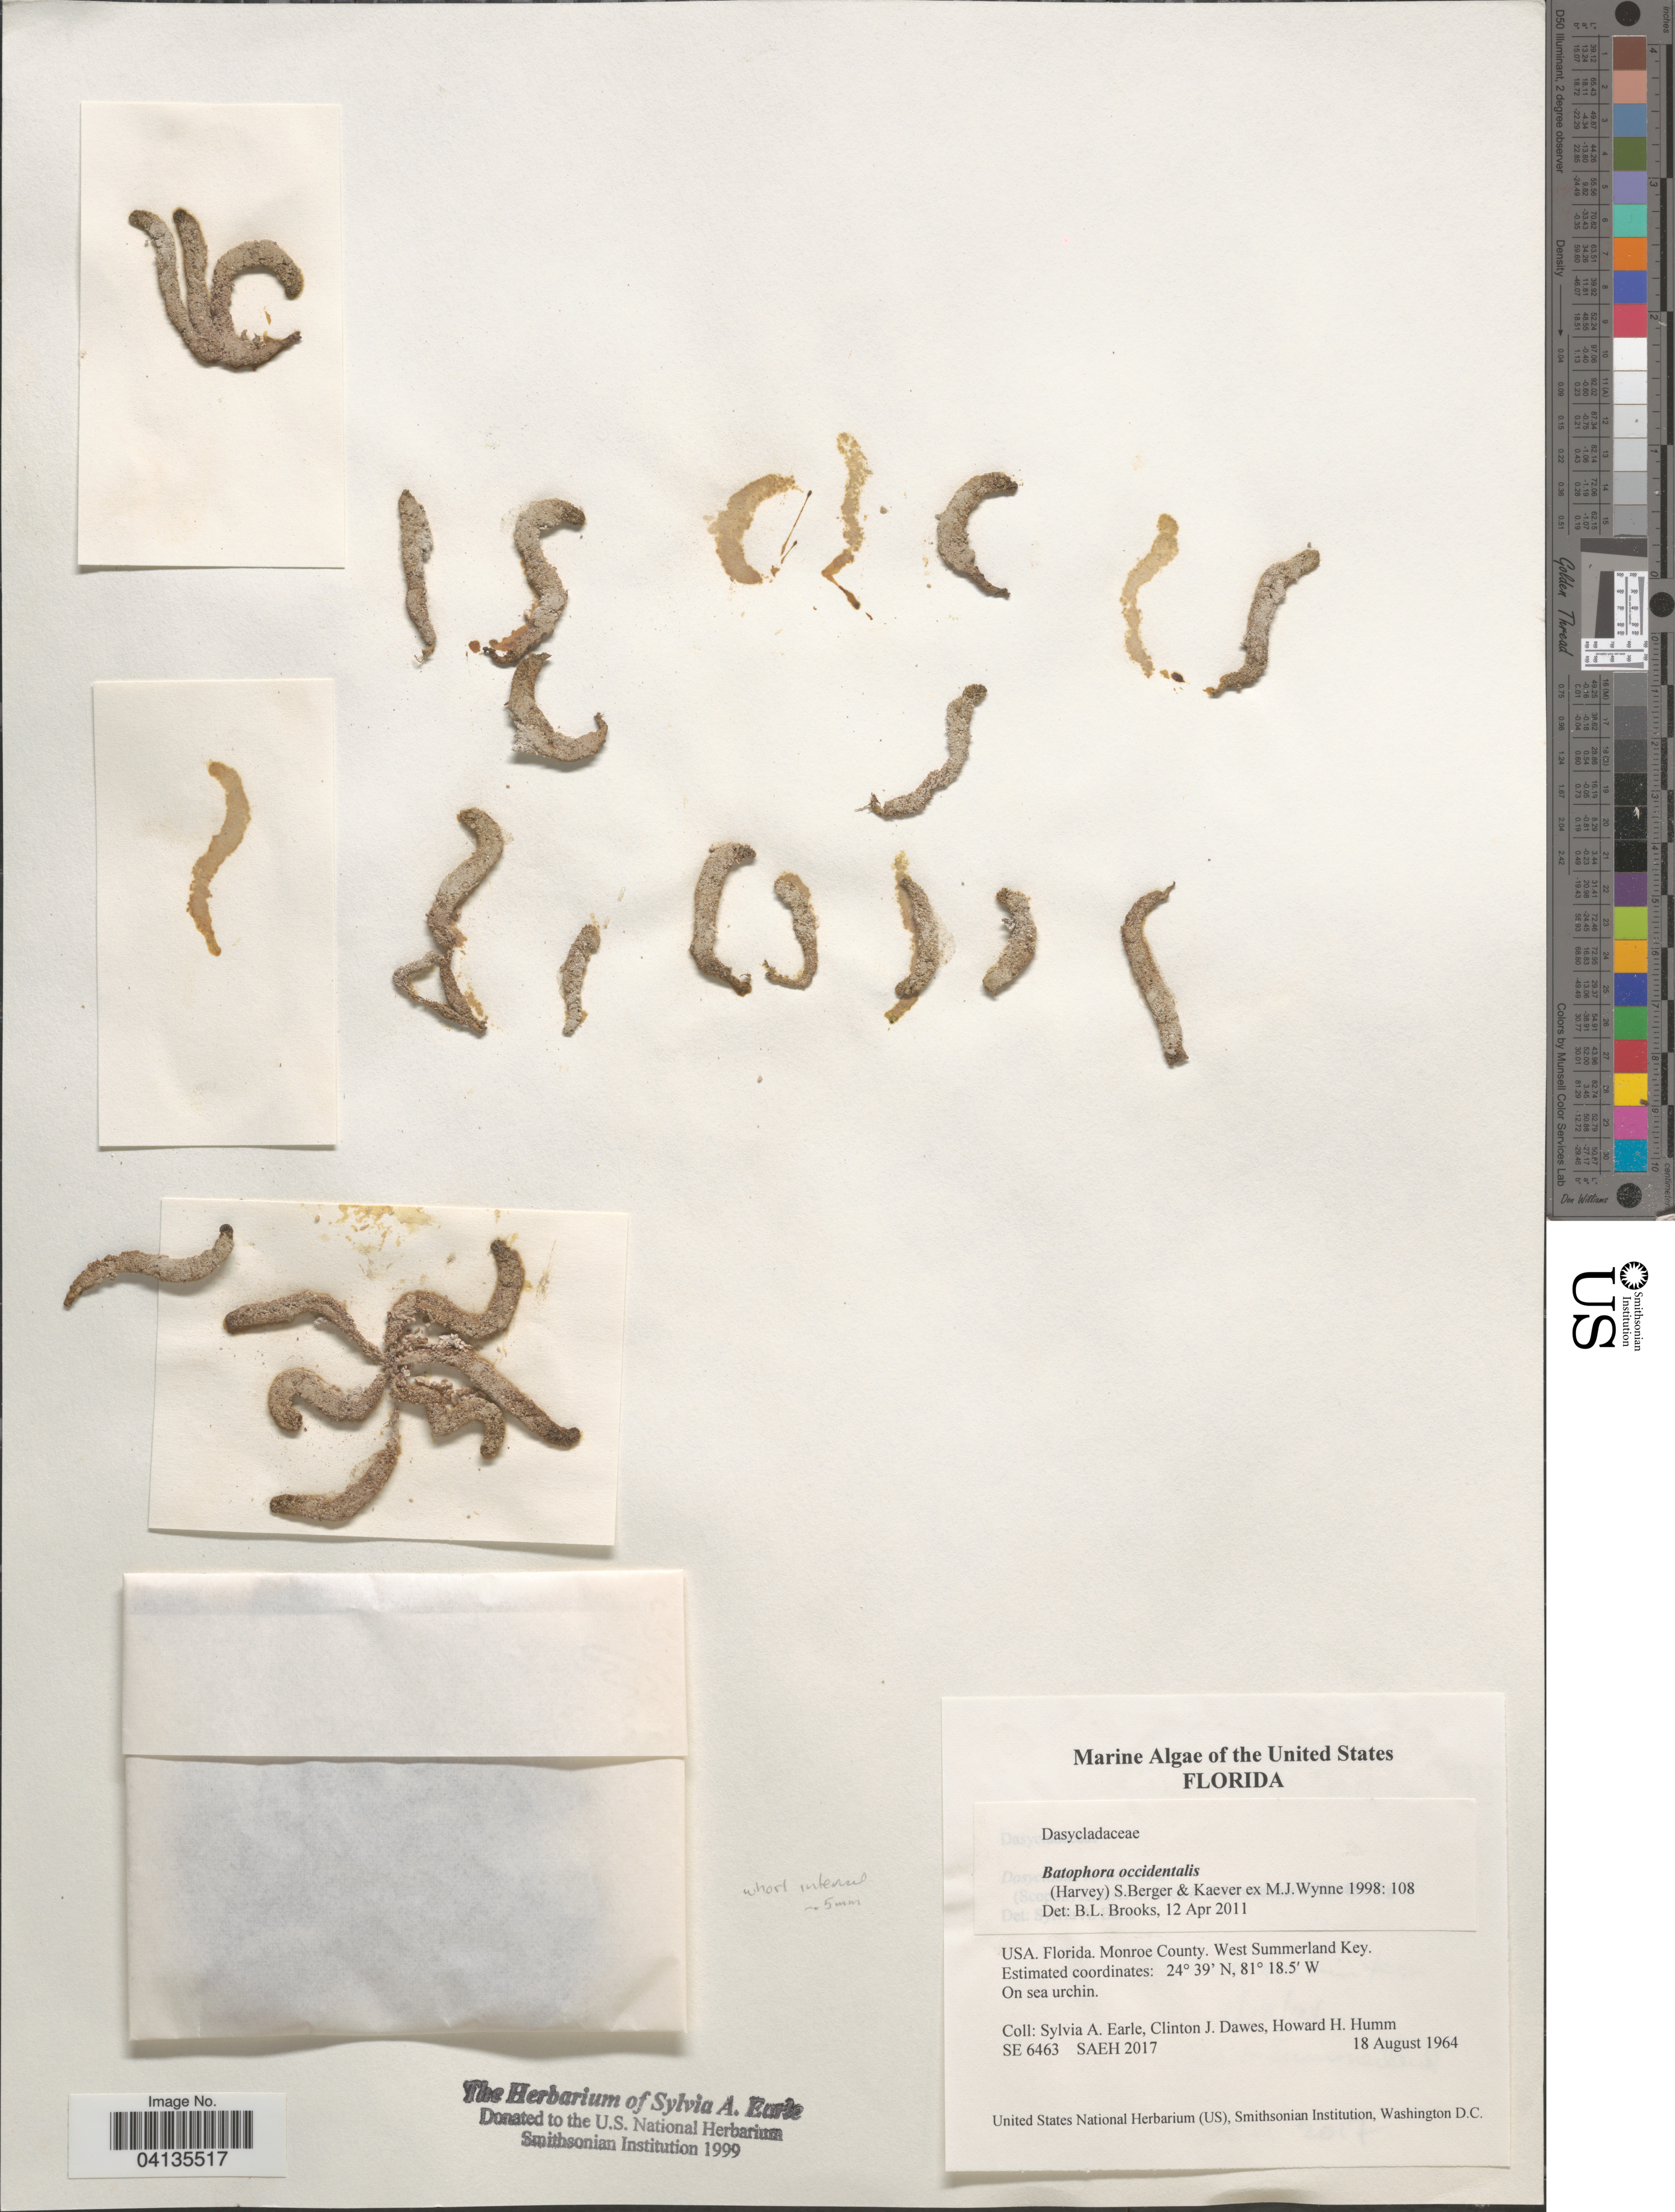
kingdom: Plantae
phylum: Chlorophyta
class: Ulvophyceae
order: Dasycladales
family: Dasycladaceae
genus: Batophora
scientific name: Batophora oerstedii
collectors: S. A. Earle & H. Humm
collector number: SE6463/SAEH2017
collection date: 1964-08-18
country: United States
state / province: Florida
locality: Monroe County. West Summerland Key.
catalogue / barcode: US 329134